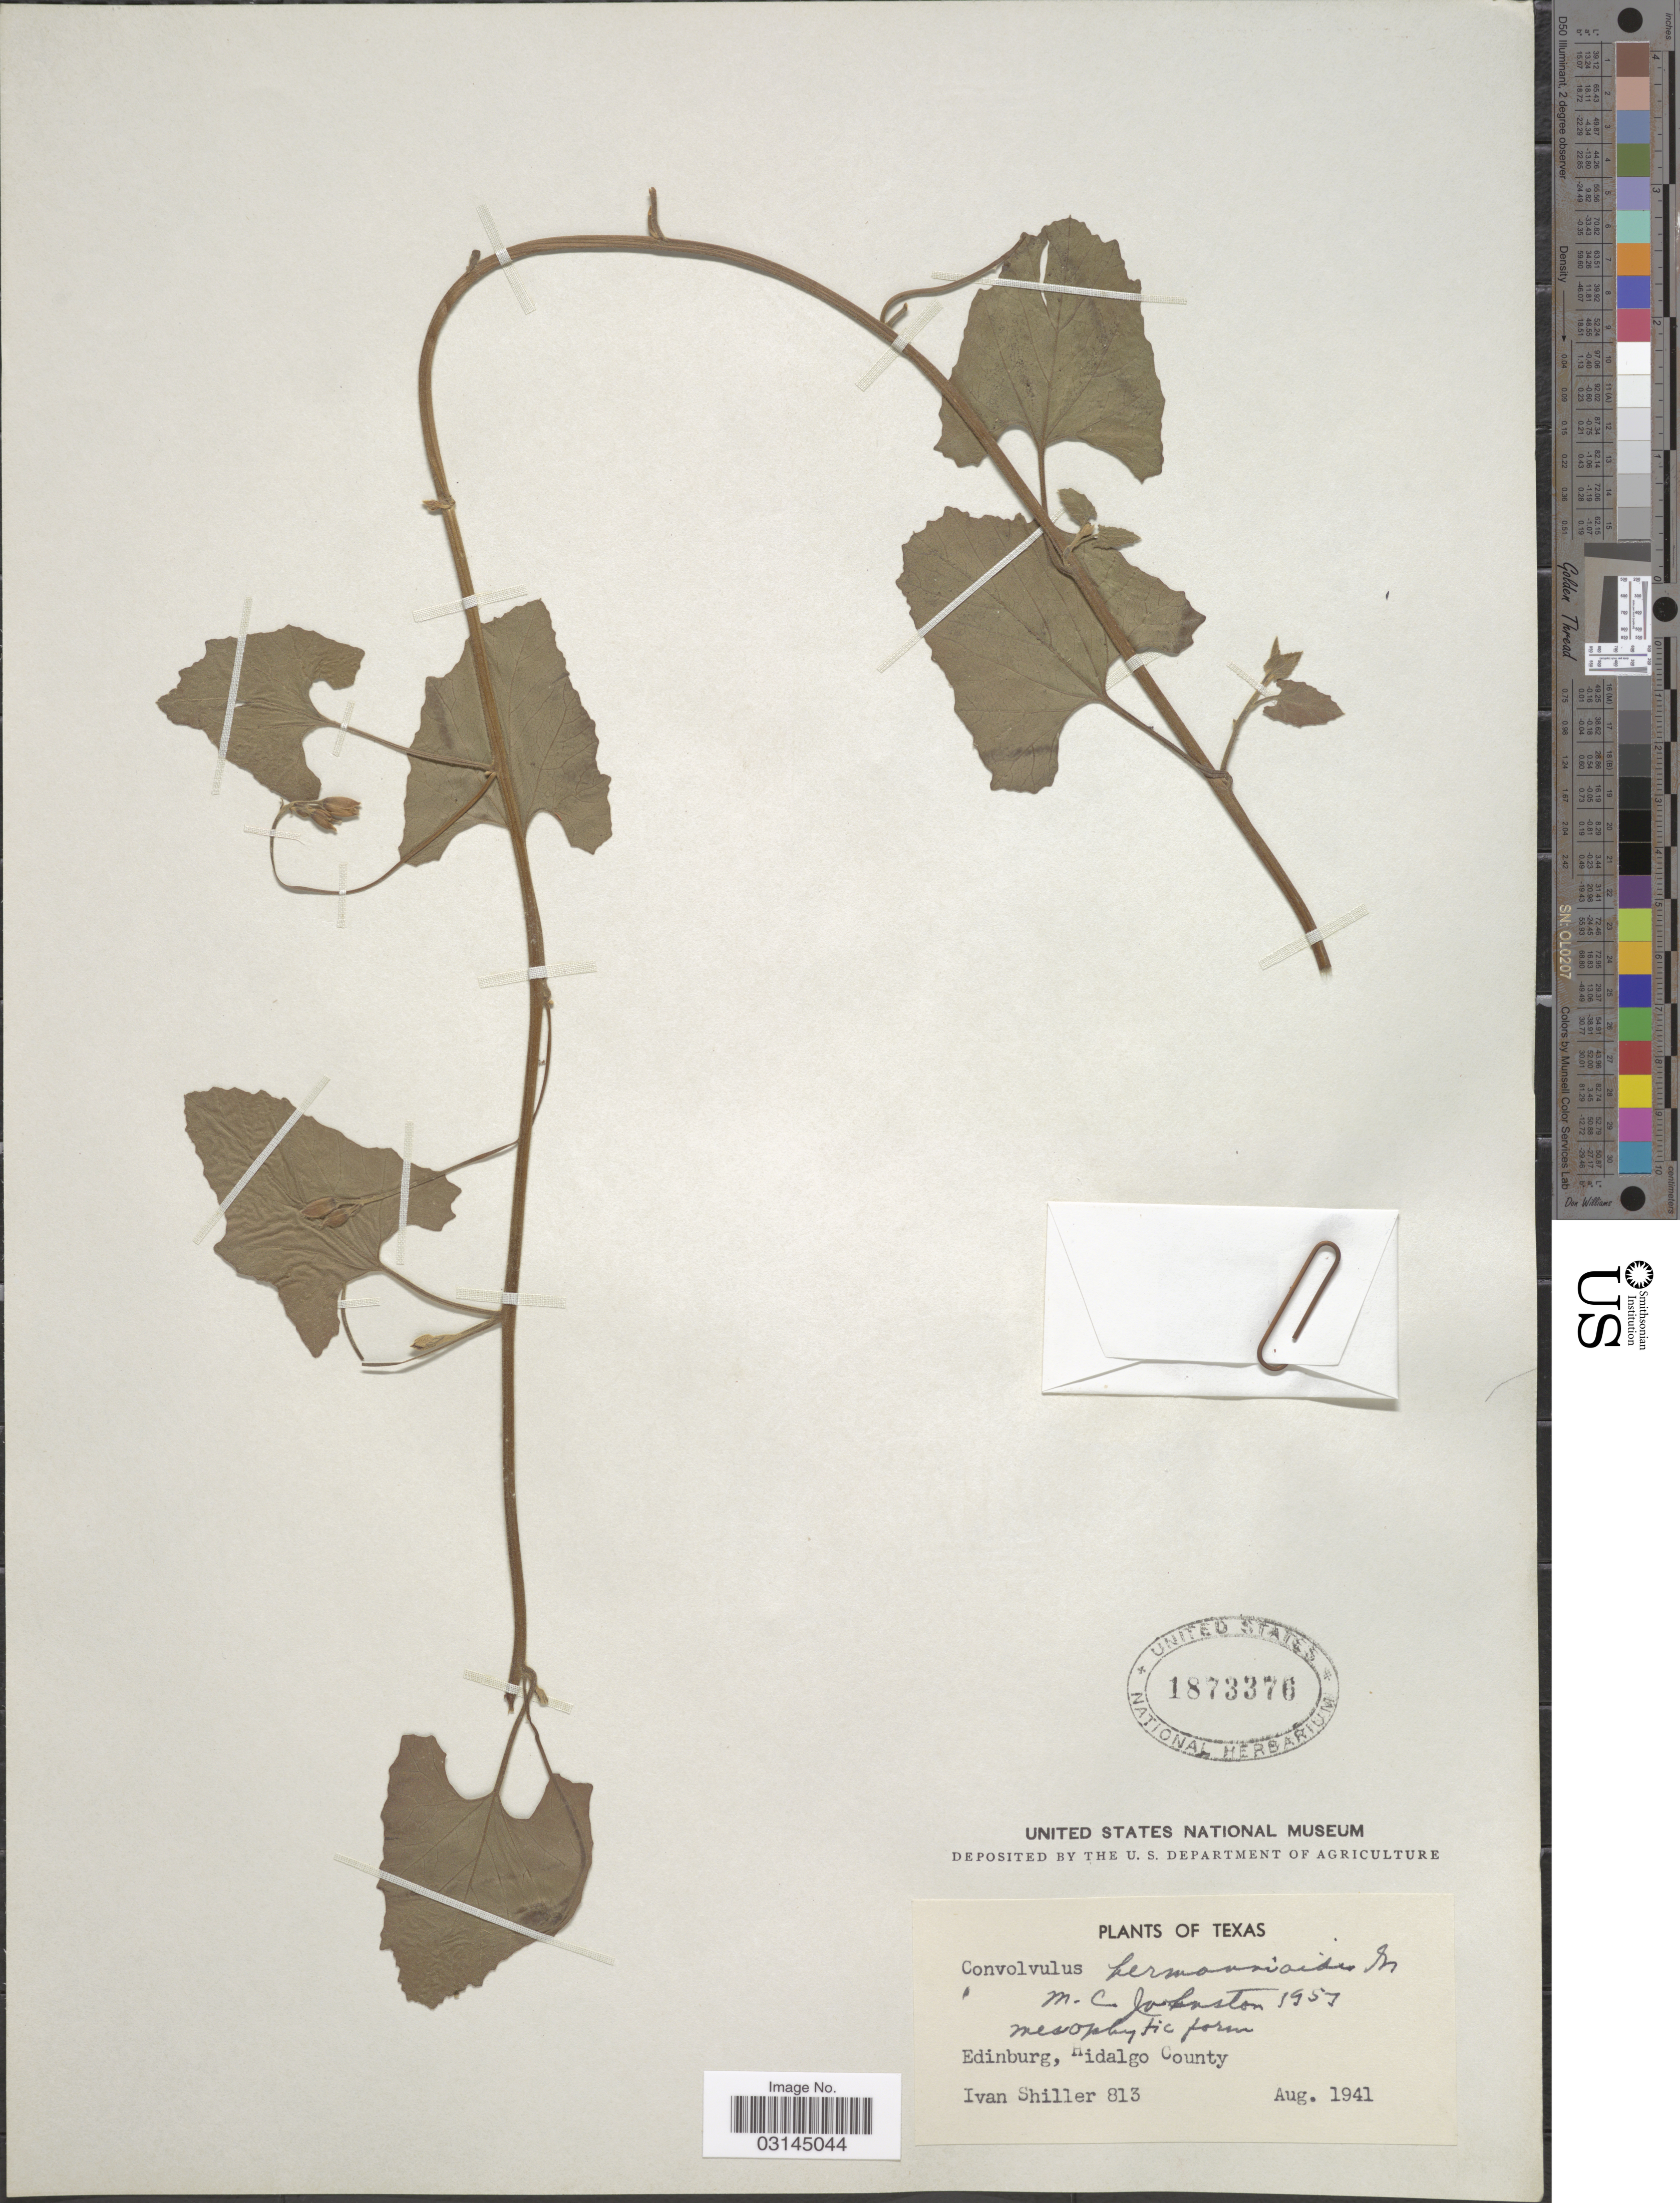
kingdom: Plantae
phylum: Tracheophyta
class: Magnoliopsida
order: Solanales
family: Convolvulaceae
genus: Convolvulus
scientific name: Convolvulus hermannioides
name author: A. Gray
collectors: I. Shiller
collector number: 813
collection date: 1941-08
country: United States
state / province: Texas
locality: Edinburg, Hidalgo County.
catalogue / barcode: US 1873376